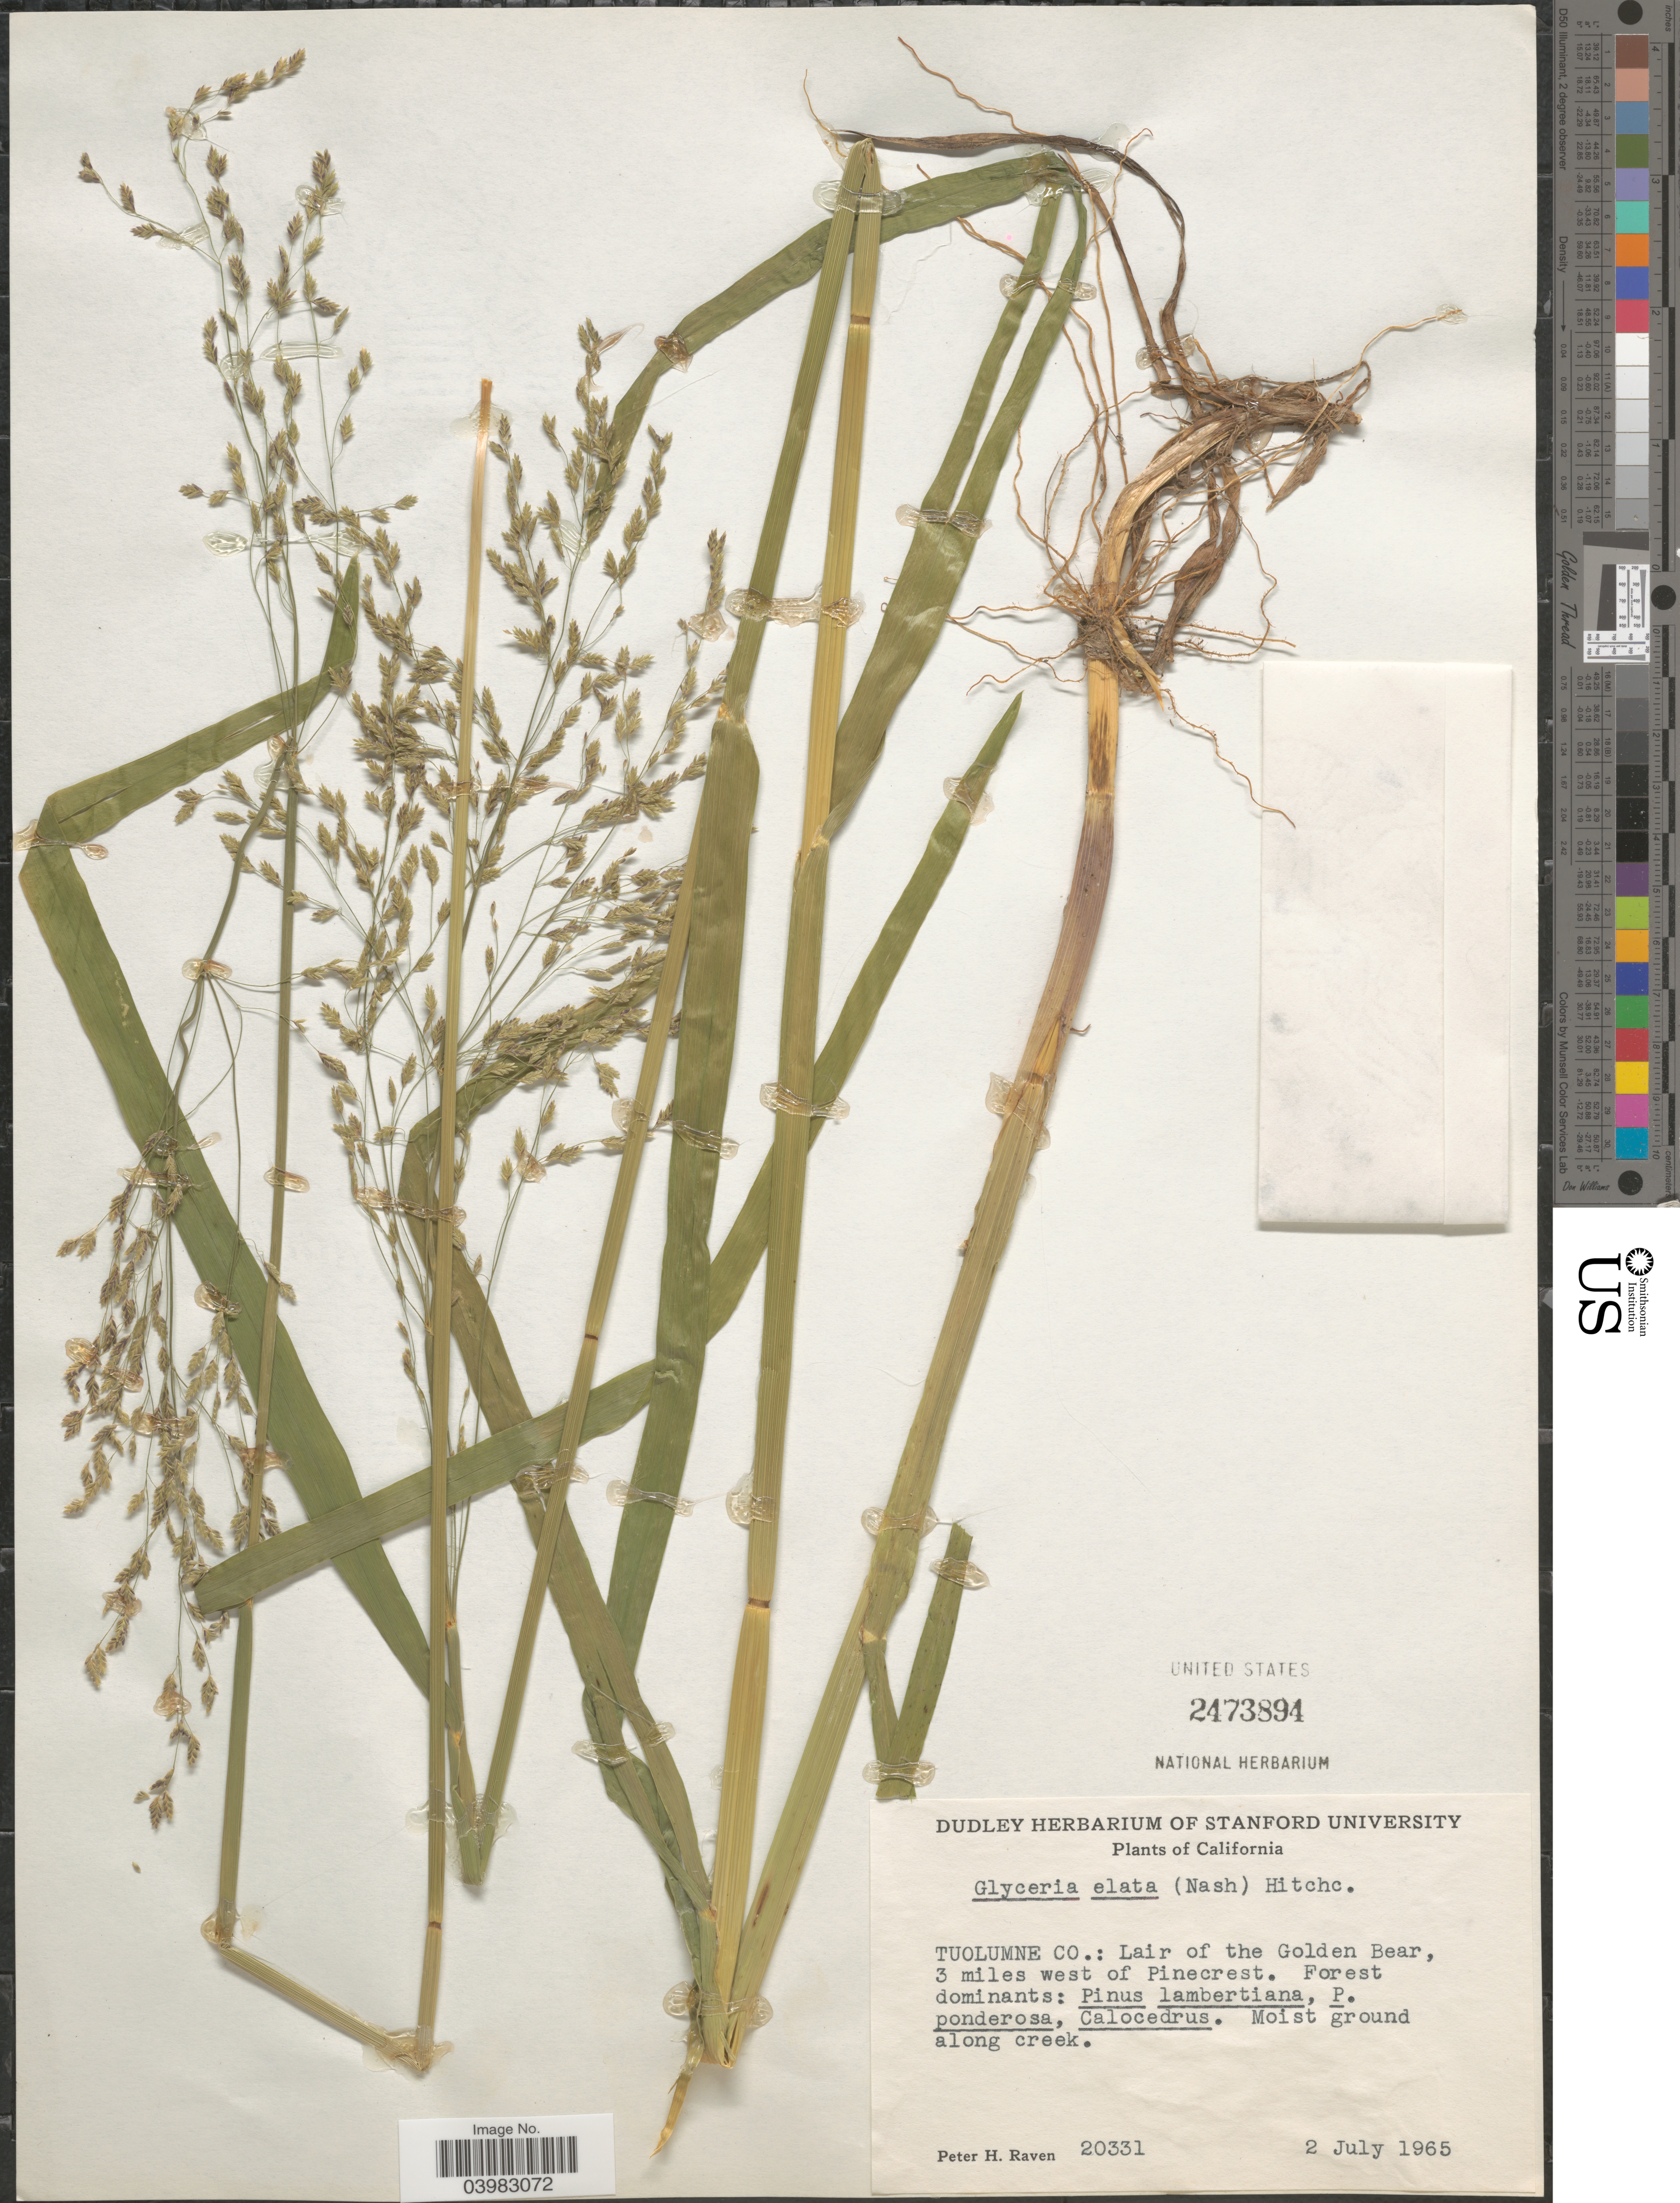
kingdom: Plantae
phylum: Tracheophyta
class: Liliopsida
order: Poales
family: Poaceae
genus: Glyceria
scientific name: Glyceria elata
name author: (Nash) M.E. Jones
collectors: P. Raven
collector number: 20331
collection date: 1965-07-02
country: United States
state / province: California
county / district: Tuolumne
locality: Tuolumne Co.: Lair of the Golden Bear, 3 miles west of Pinecrest.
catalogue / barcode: US 2473894